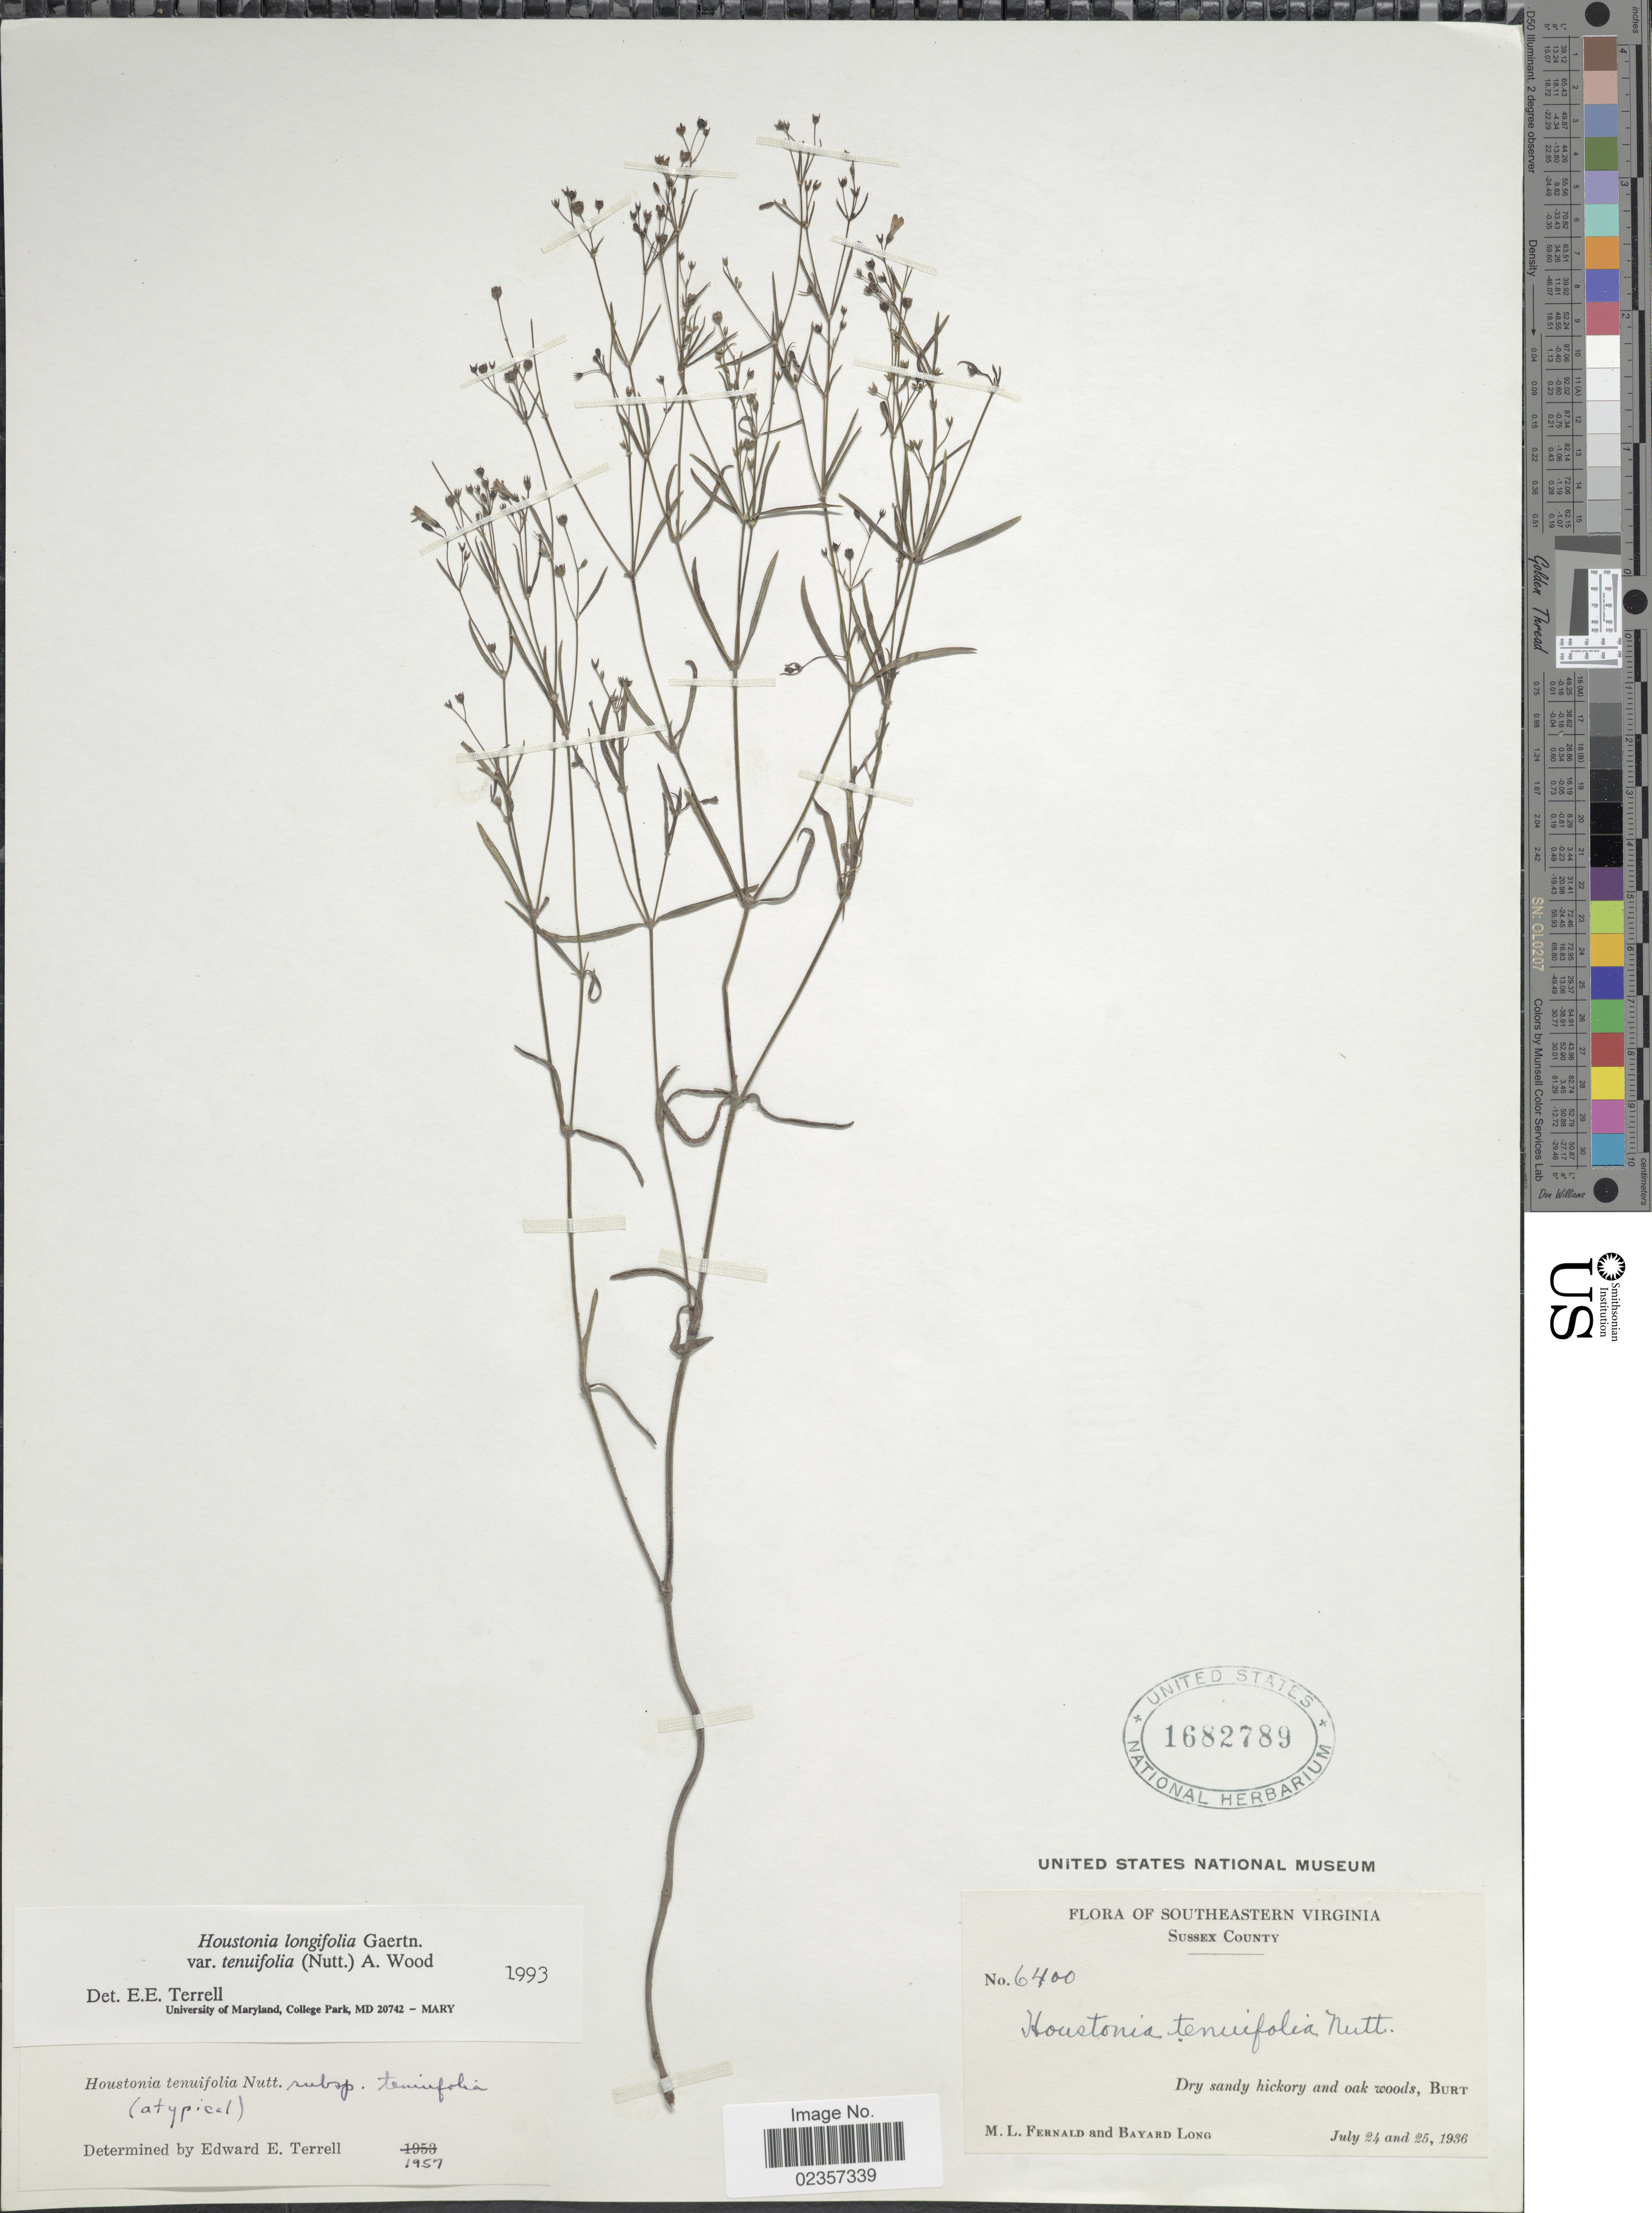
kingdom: Plantae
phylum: Tracheophyta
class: Magnoliopsida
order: Gentianales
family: Rubiaceae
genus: Houstonia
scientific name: Houstonia longifolia var. tenuifolia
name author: (Nutt.) Alph. Wood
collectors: M. L. Fernald & B. H. Long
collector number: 6400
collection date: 1936-07-24/1936-07-25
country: United States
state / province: Virginia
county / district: Sussex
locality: Southeastern Virginia, Sussex County. Burt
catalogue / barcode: US 1682789